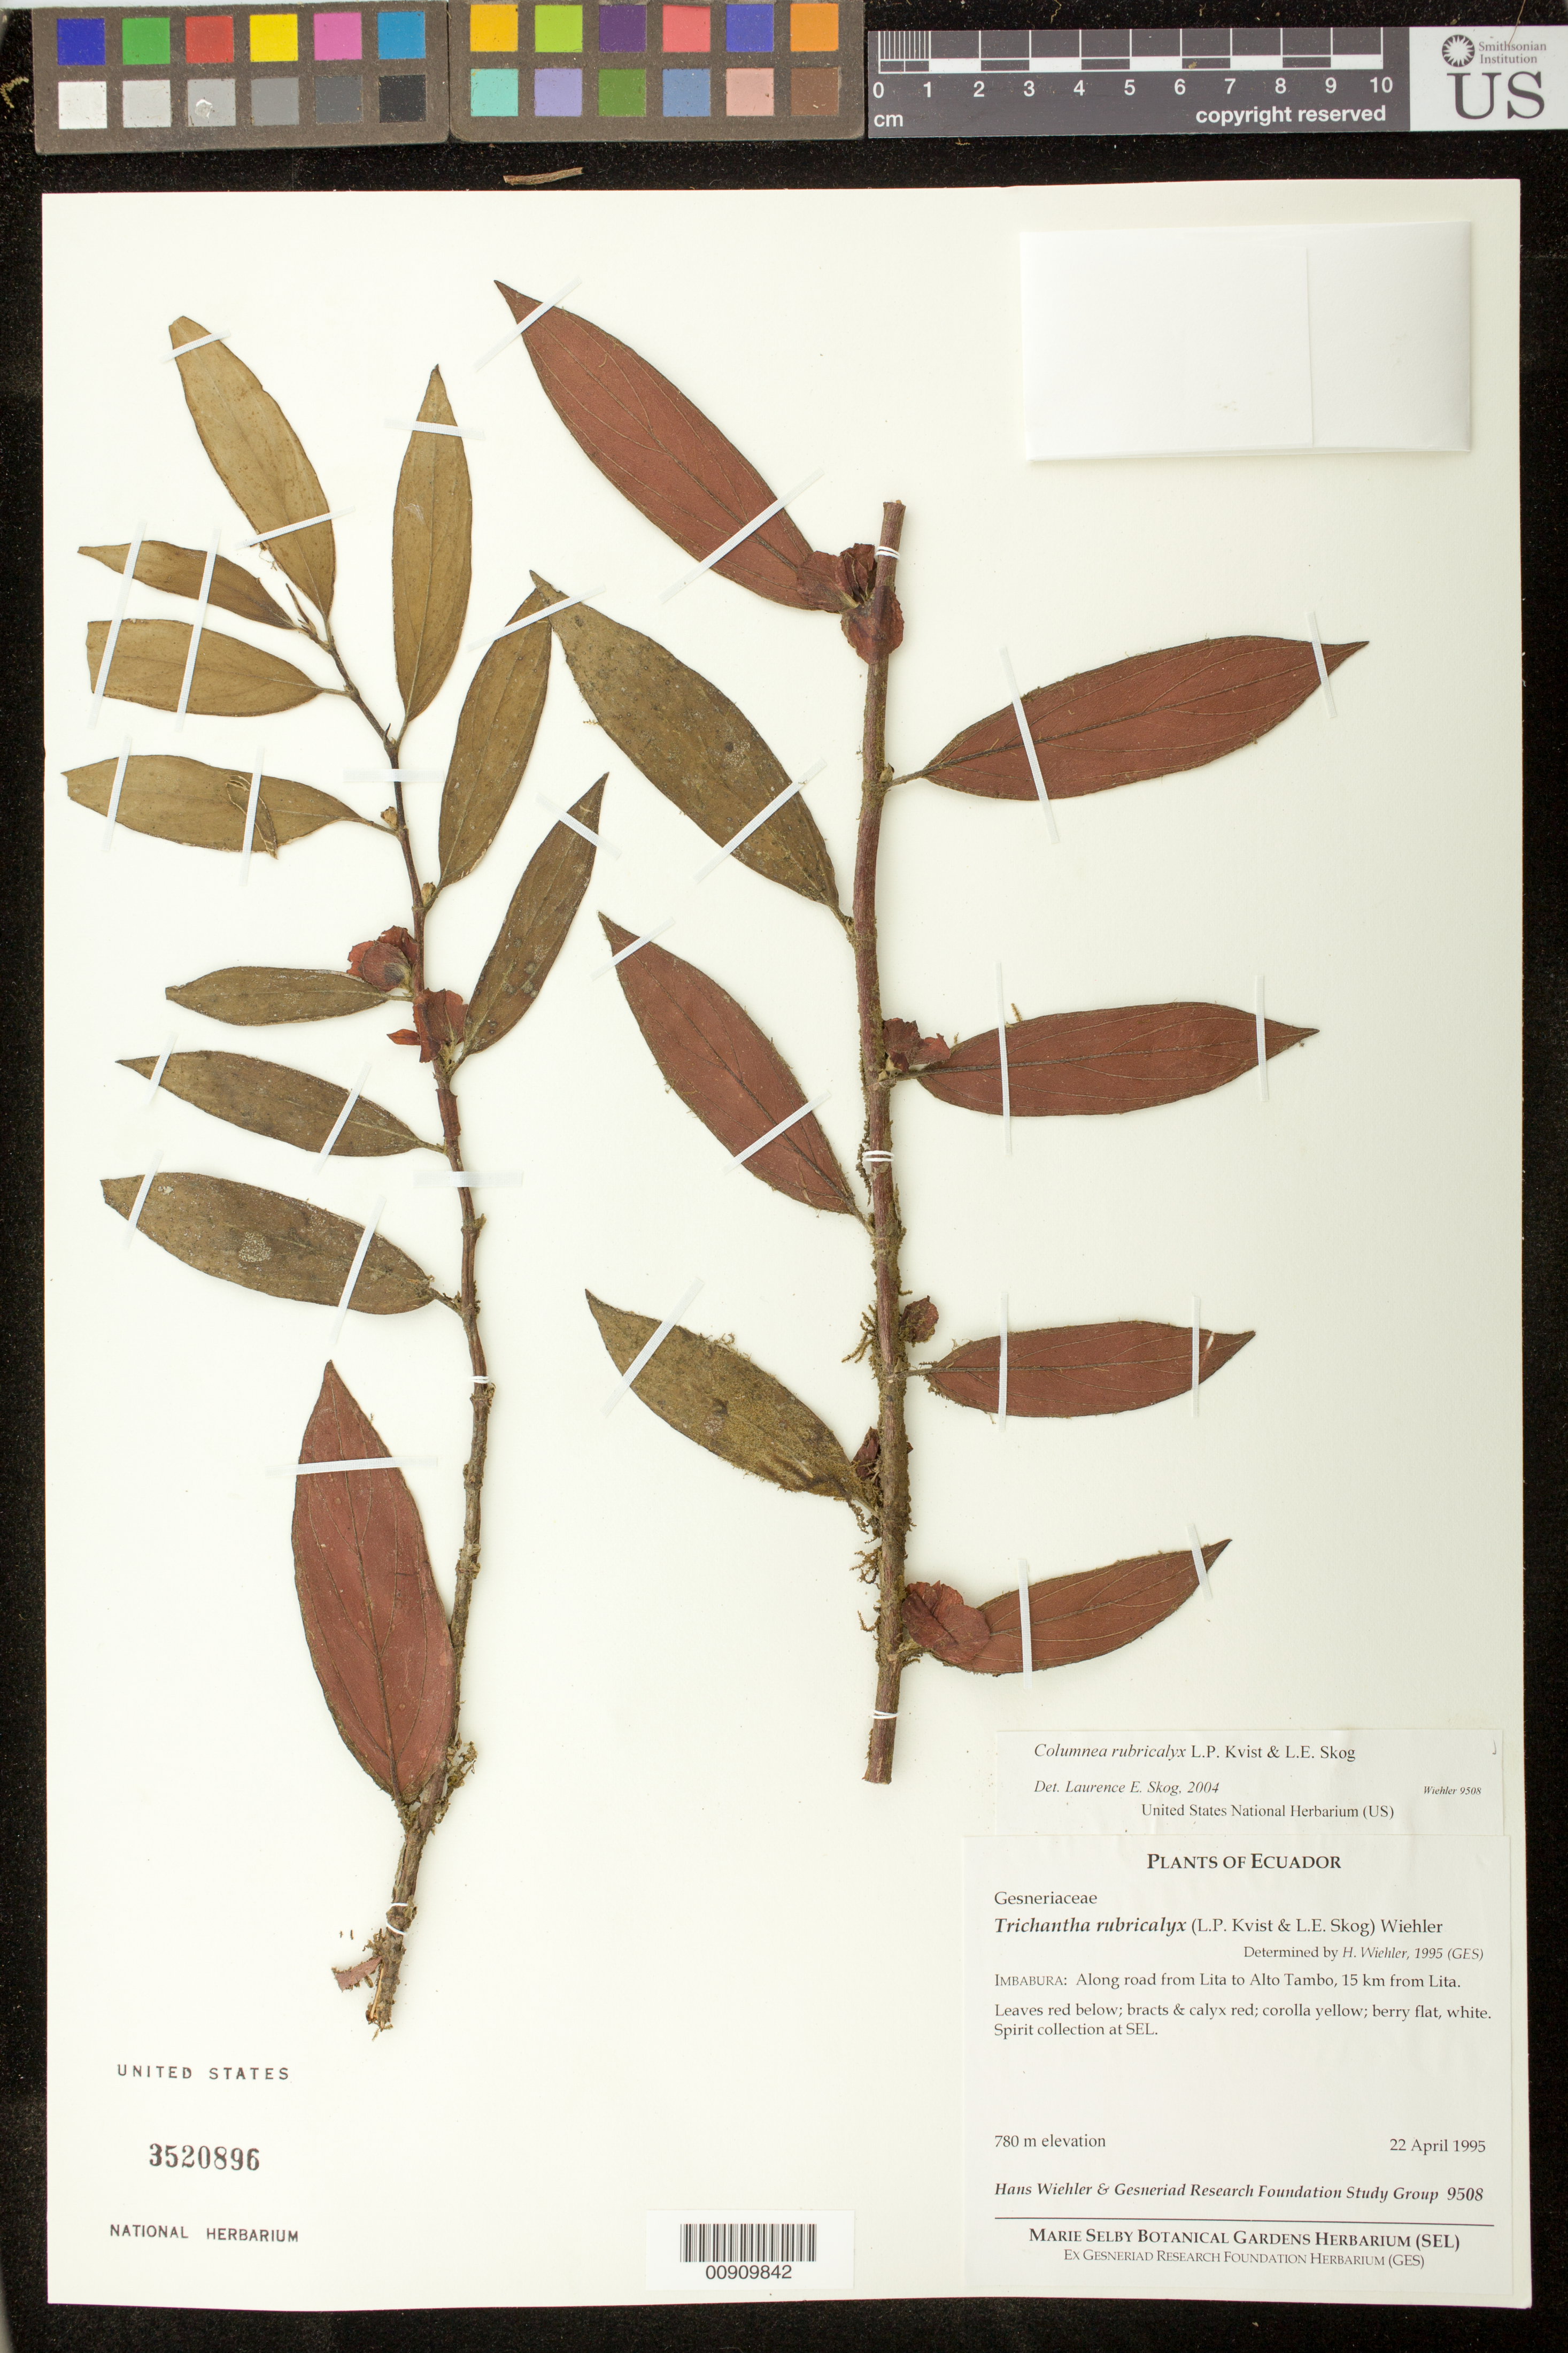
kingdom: Plantae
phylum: Tracheophyta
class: Magnoliopsida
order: Lamiales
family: Gesneriaceae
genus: Columnea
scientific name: Columnea rubricalyx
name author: L.P. Kvist & L.E. Skog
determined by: Skog, Laurence E.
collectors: H. J. Wiehler & GRF Study Group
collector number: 9508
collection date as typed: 22 Apr 1995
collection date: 1995-04-22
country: Ecuador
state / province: Imbabura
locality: Imbabura: along road from Lita to Alto Tambo, 15 km from Lita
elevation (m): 780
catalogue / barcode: US 3520896